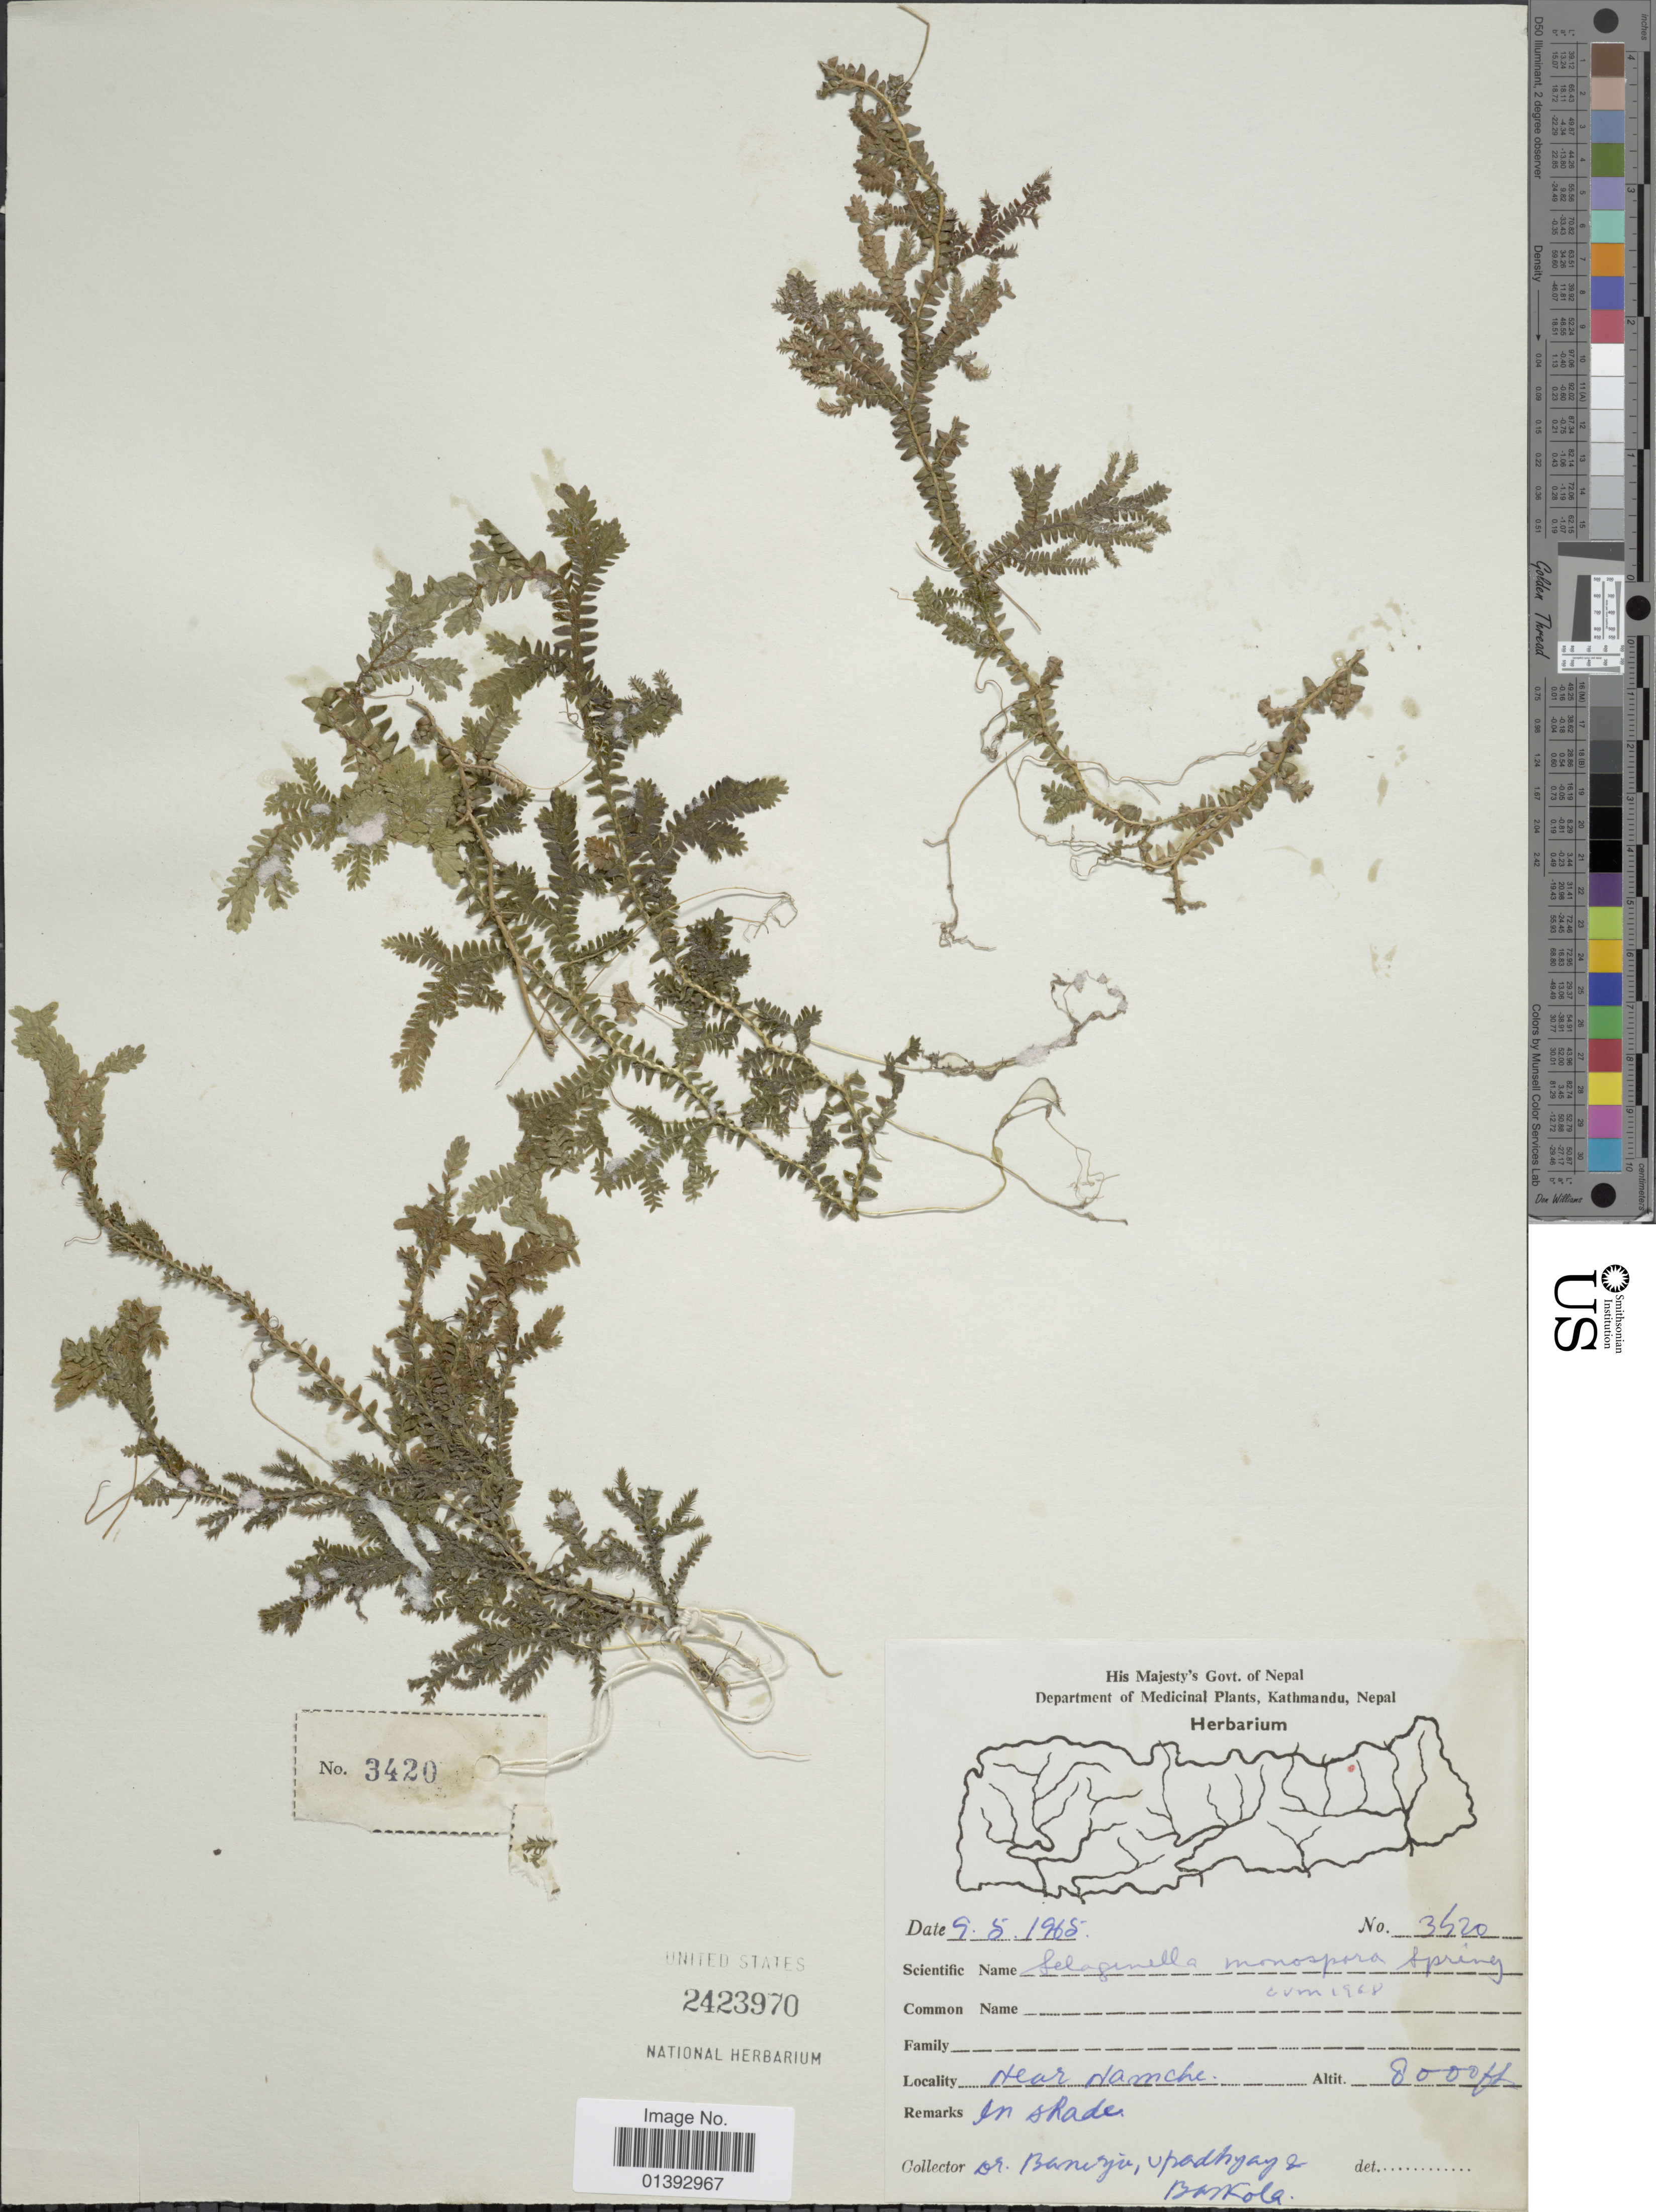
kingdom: Plantae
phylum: Tracheophyta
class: Lycopodiopsida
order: Selaginellales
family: Selaginellaceae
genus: Selaginella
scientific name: Selaginella monospora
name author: Spring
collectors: -. Banerjee, Upadhyay, -- & Baskola, --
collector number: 3420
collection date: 1965-05-09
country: Nepal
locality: Near Namche, in shade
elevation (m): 2438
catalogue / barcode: US 2423970